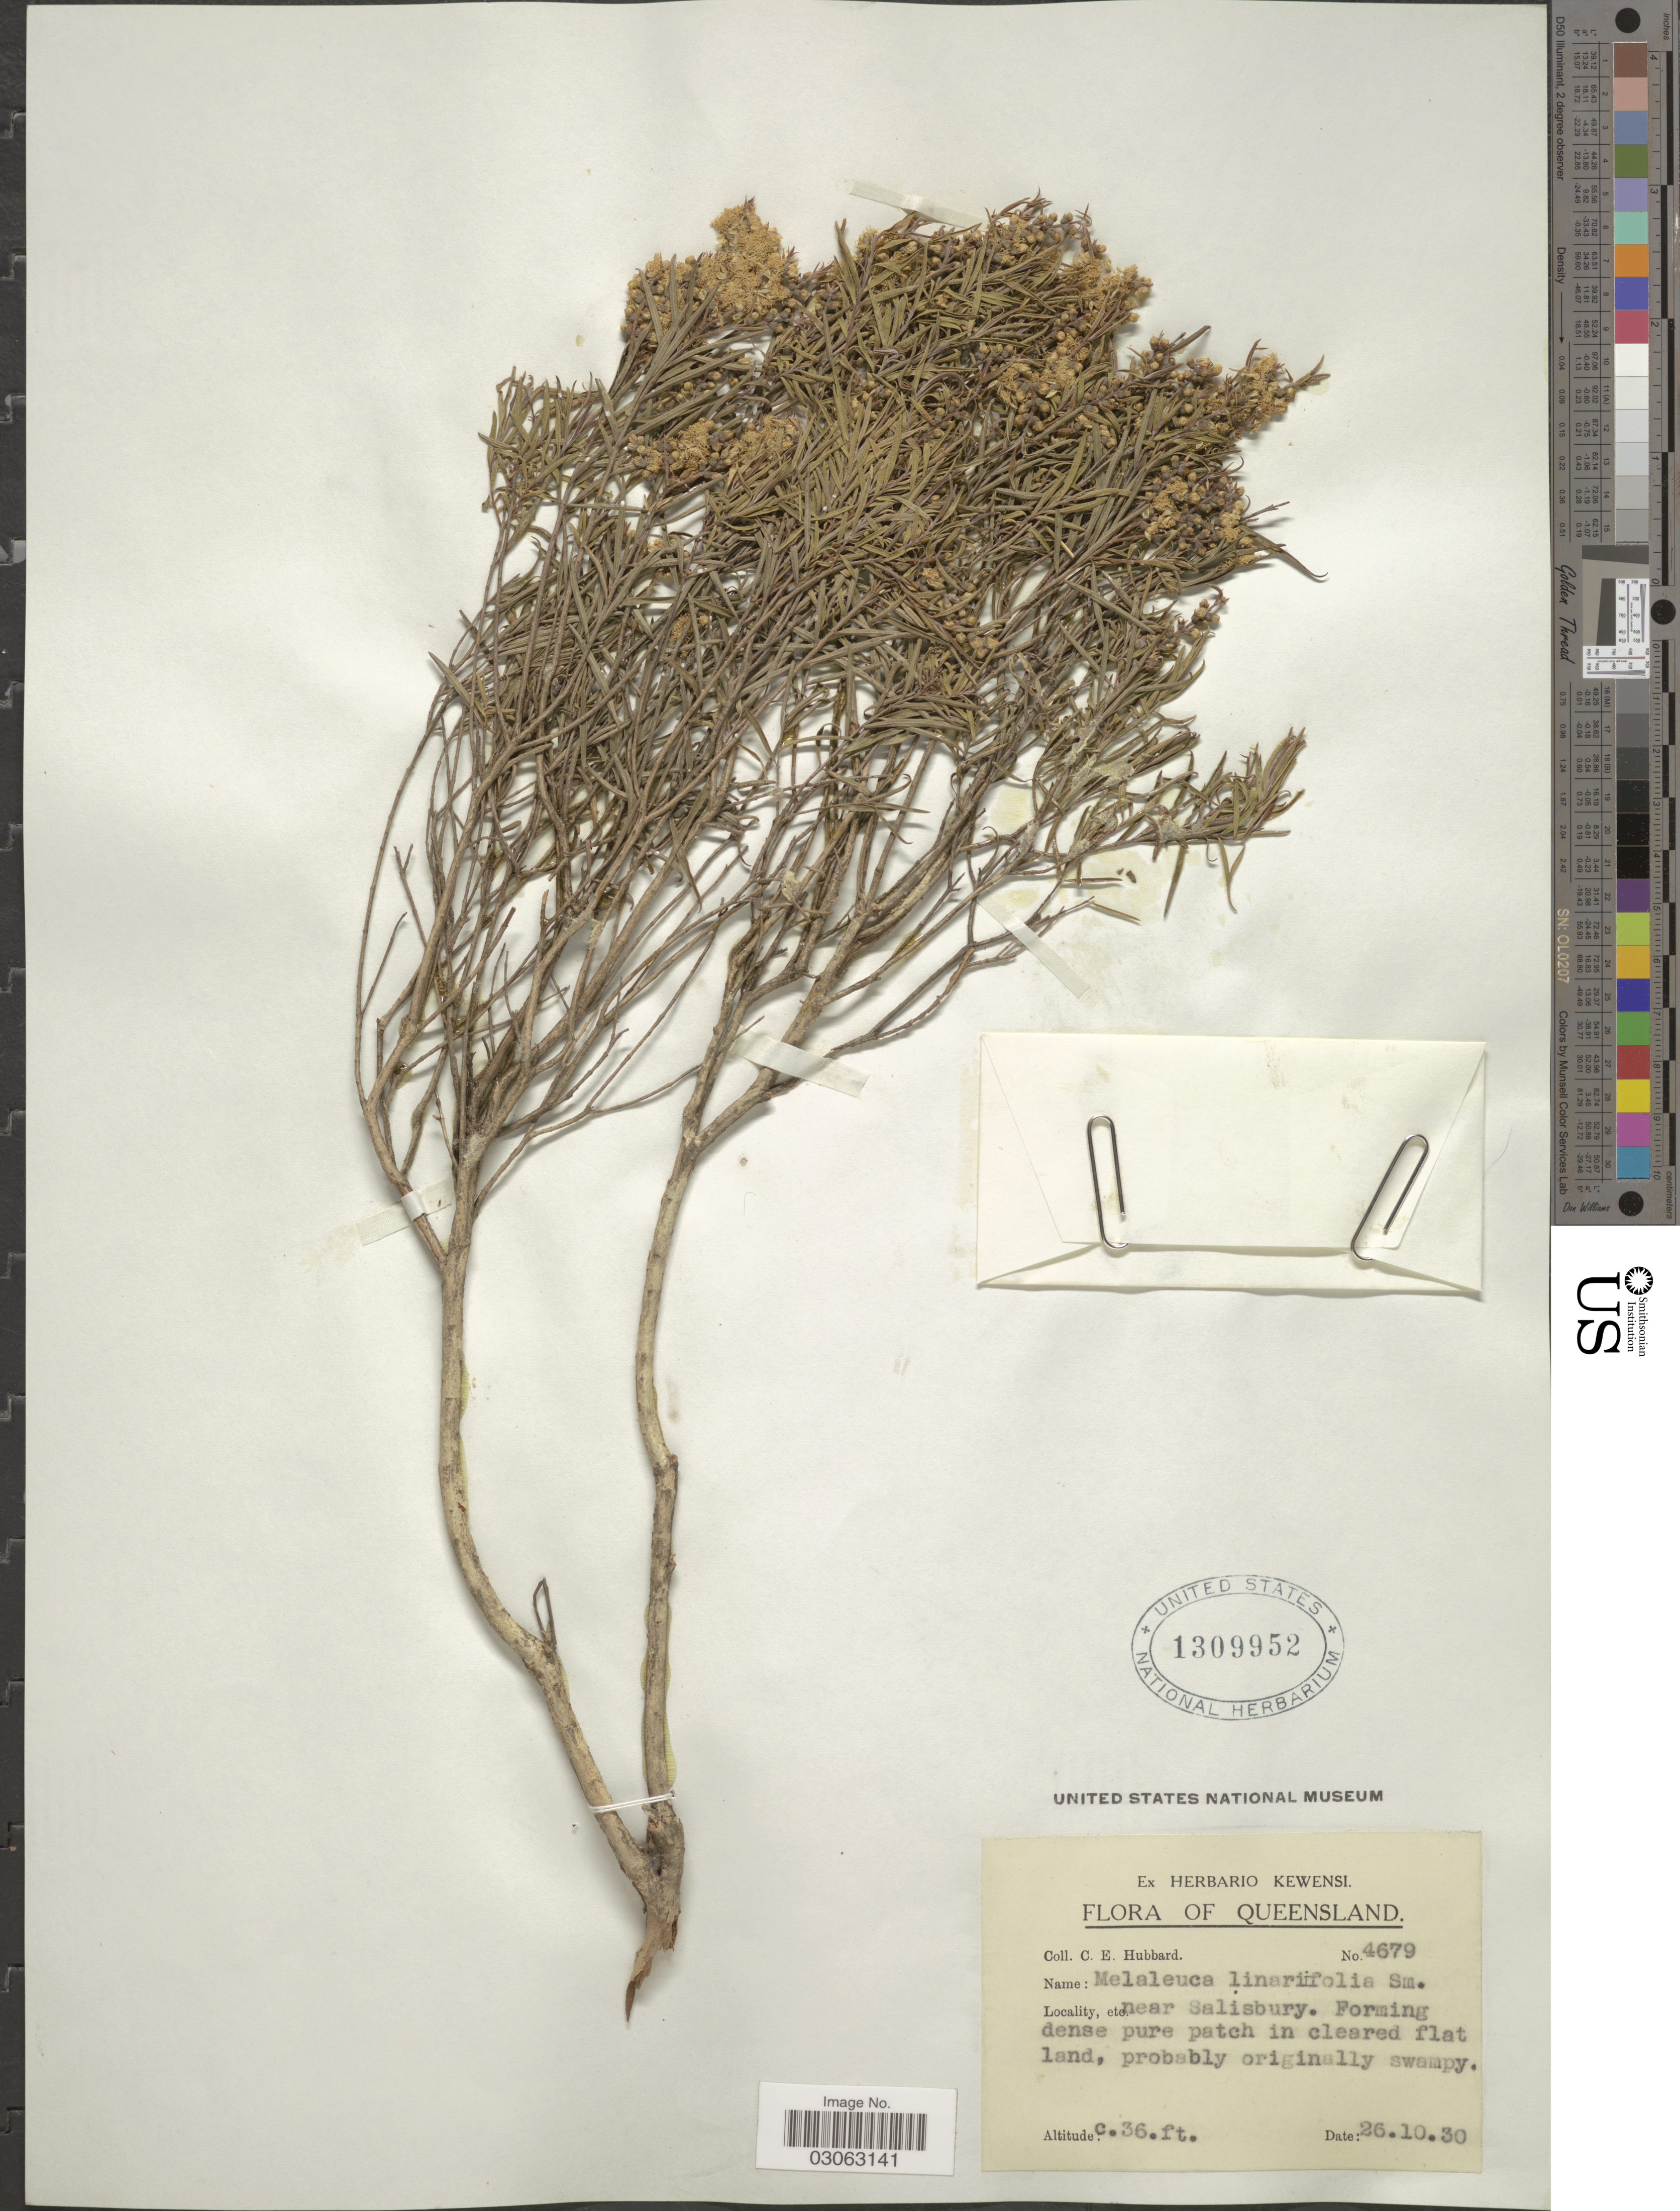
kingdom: Plantae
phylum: Tracheophyta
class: Magnoliopsida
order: Myrtales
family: Myrtaceae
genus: Melaleuca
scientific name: Melaleuca linariifolia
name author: Sm.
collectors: C. E. Hubbard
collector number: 4679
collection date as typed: Transcribed d/m/y: 26/10/30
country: Australia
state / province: Queensland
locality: Near Salisbury.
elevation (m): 11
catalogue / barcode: US 1309952